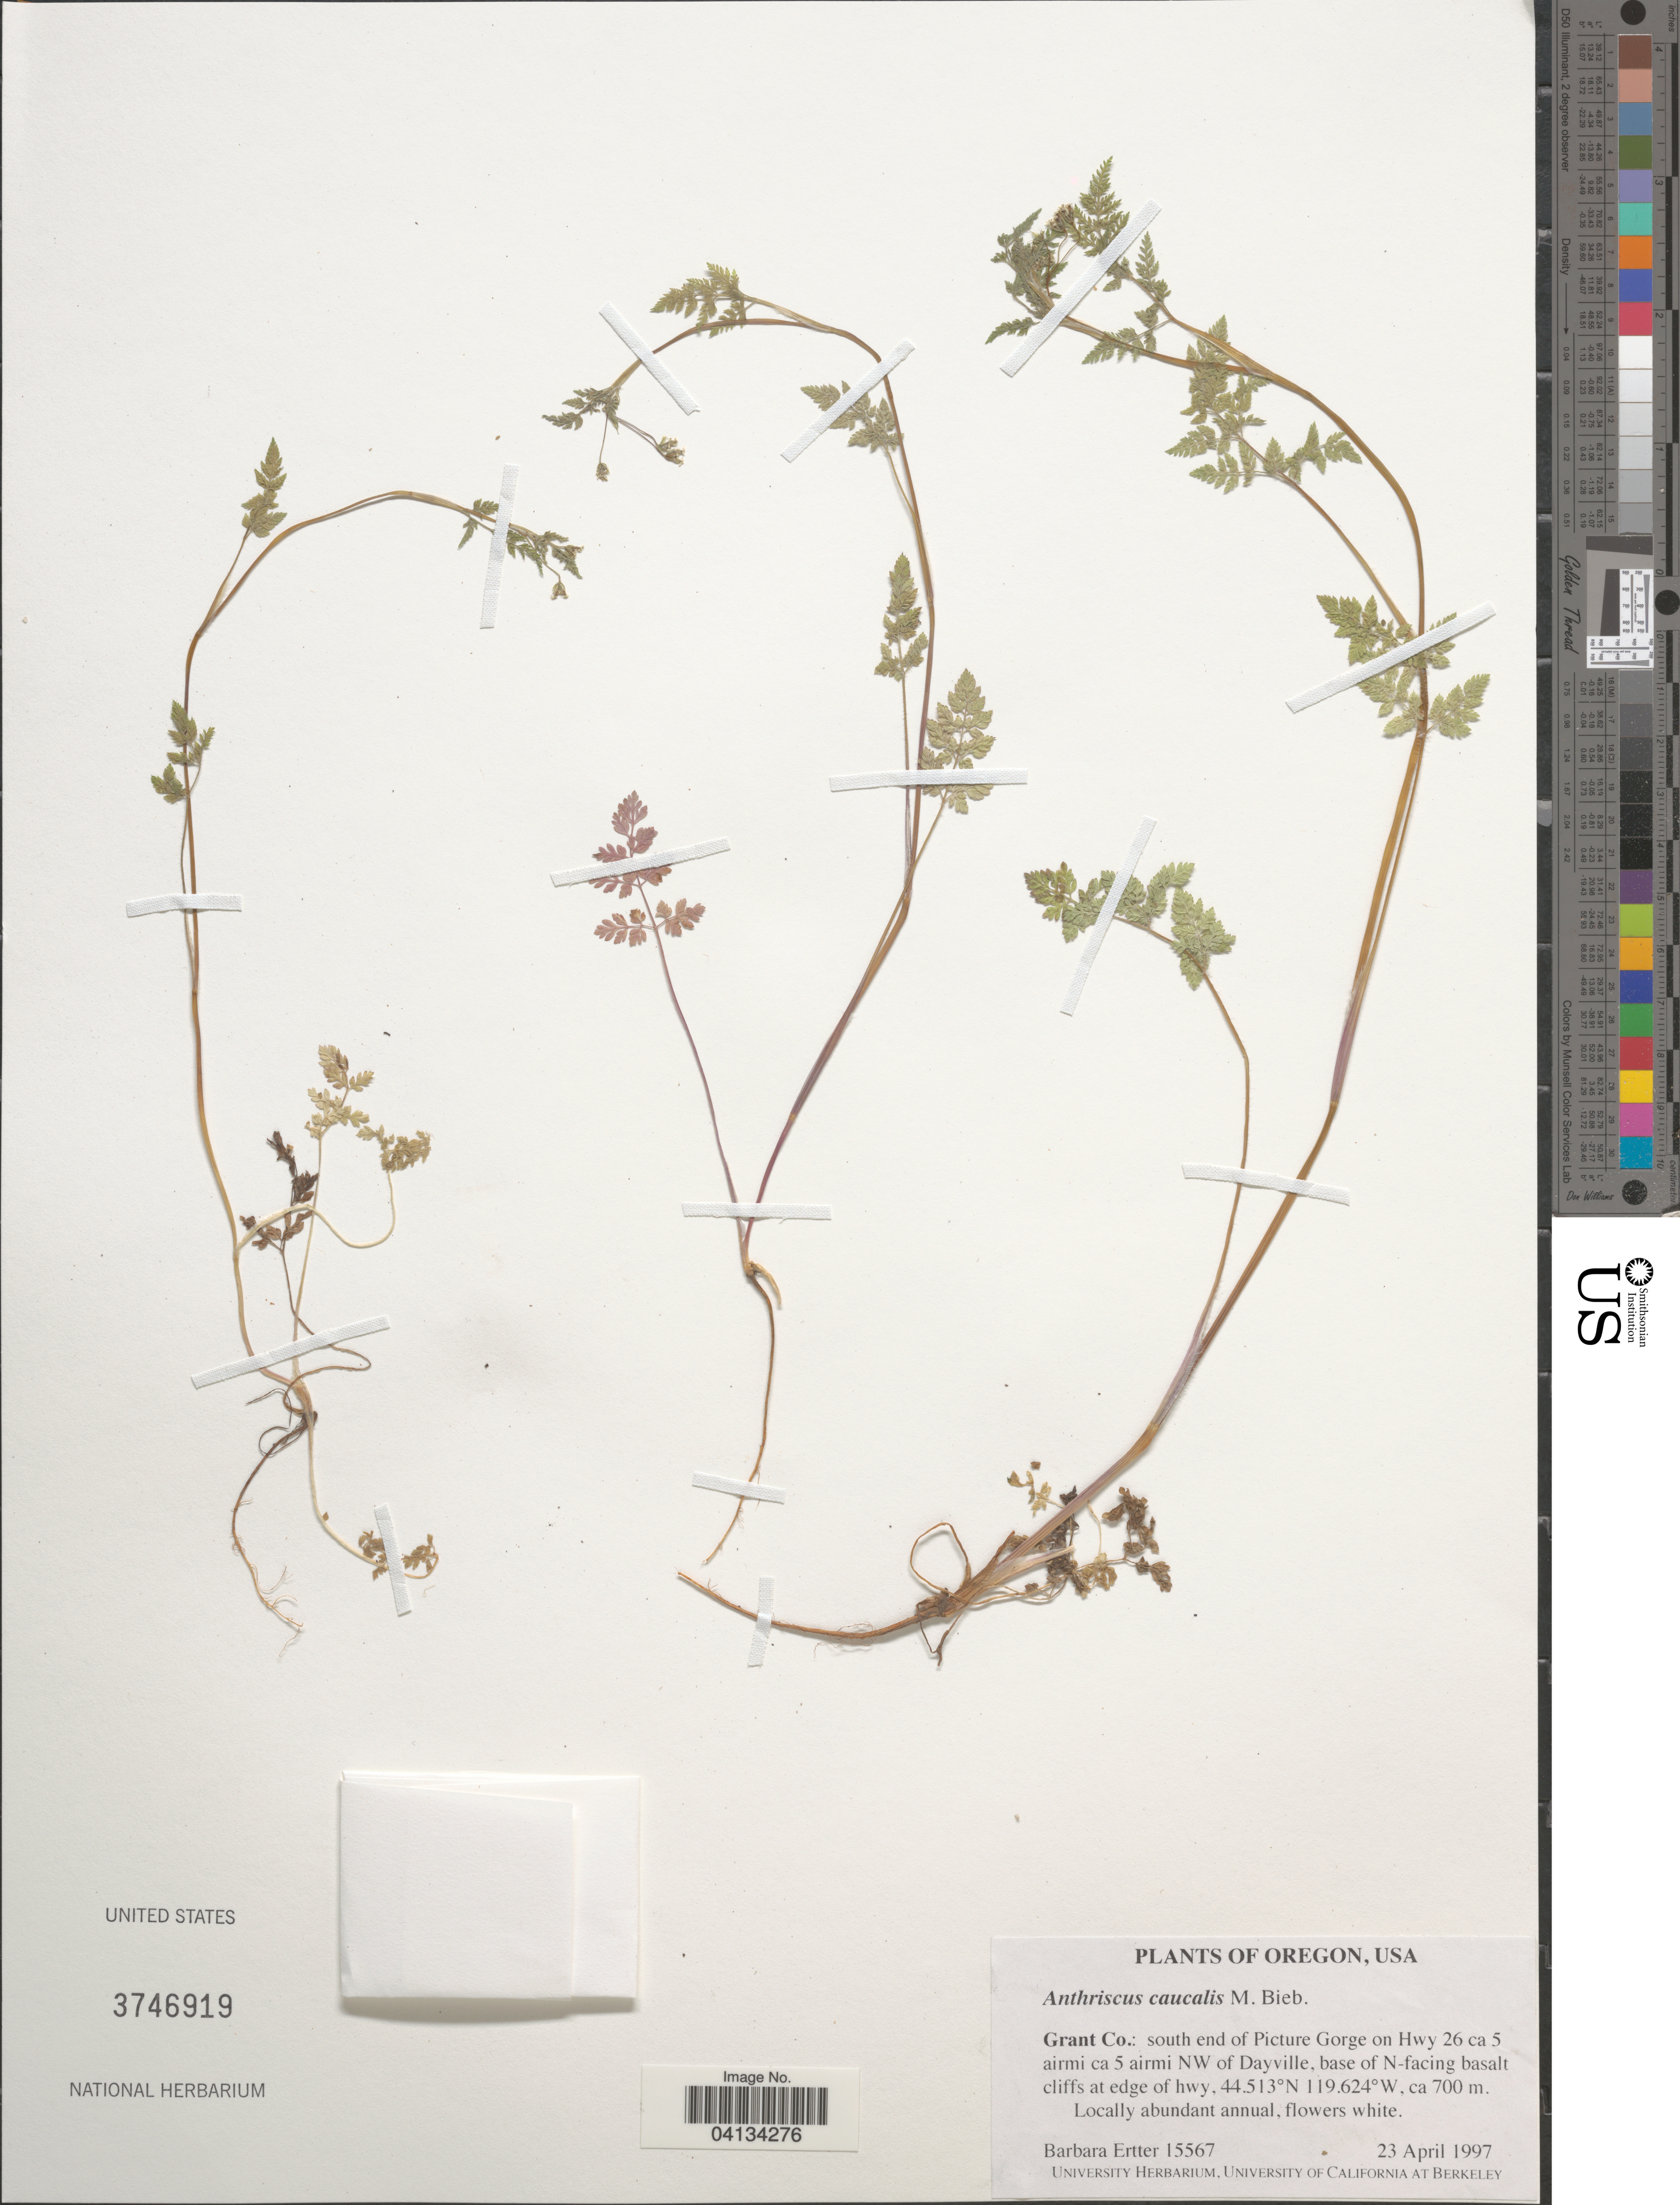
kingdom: Plantae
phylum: Tracheophyta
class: Magnoliopsida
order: Apiales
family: Apiaceae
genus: Anthriscus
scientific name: Anthriscus caucalis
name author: M. Bieb.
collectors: B. Ertter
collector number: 15567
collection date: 1997-04-23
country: United States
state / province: Oregon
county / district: Grant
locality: Grant Co.: south end of Picture Gorge on Hwy 26 ca 5 airmi ca 5 airmi NW of Dayville, base of N-facing basalt cliffs at edge of hwy.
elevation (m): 700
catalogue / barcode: US 3746919